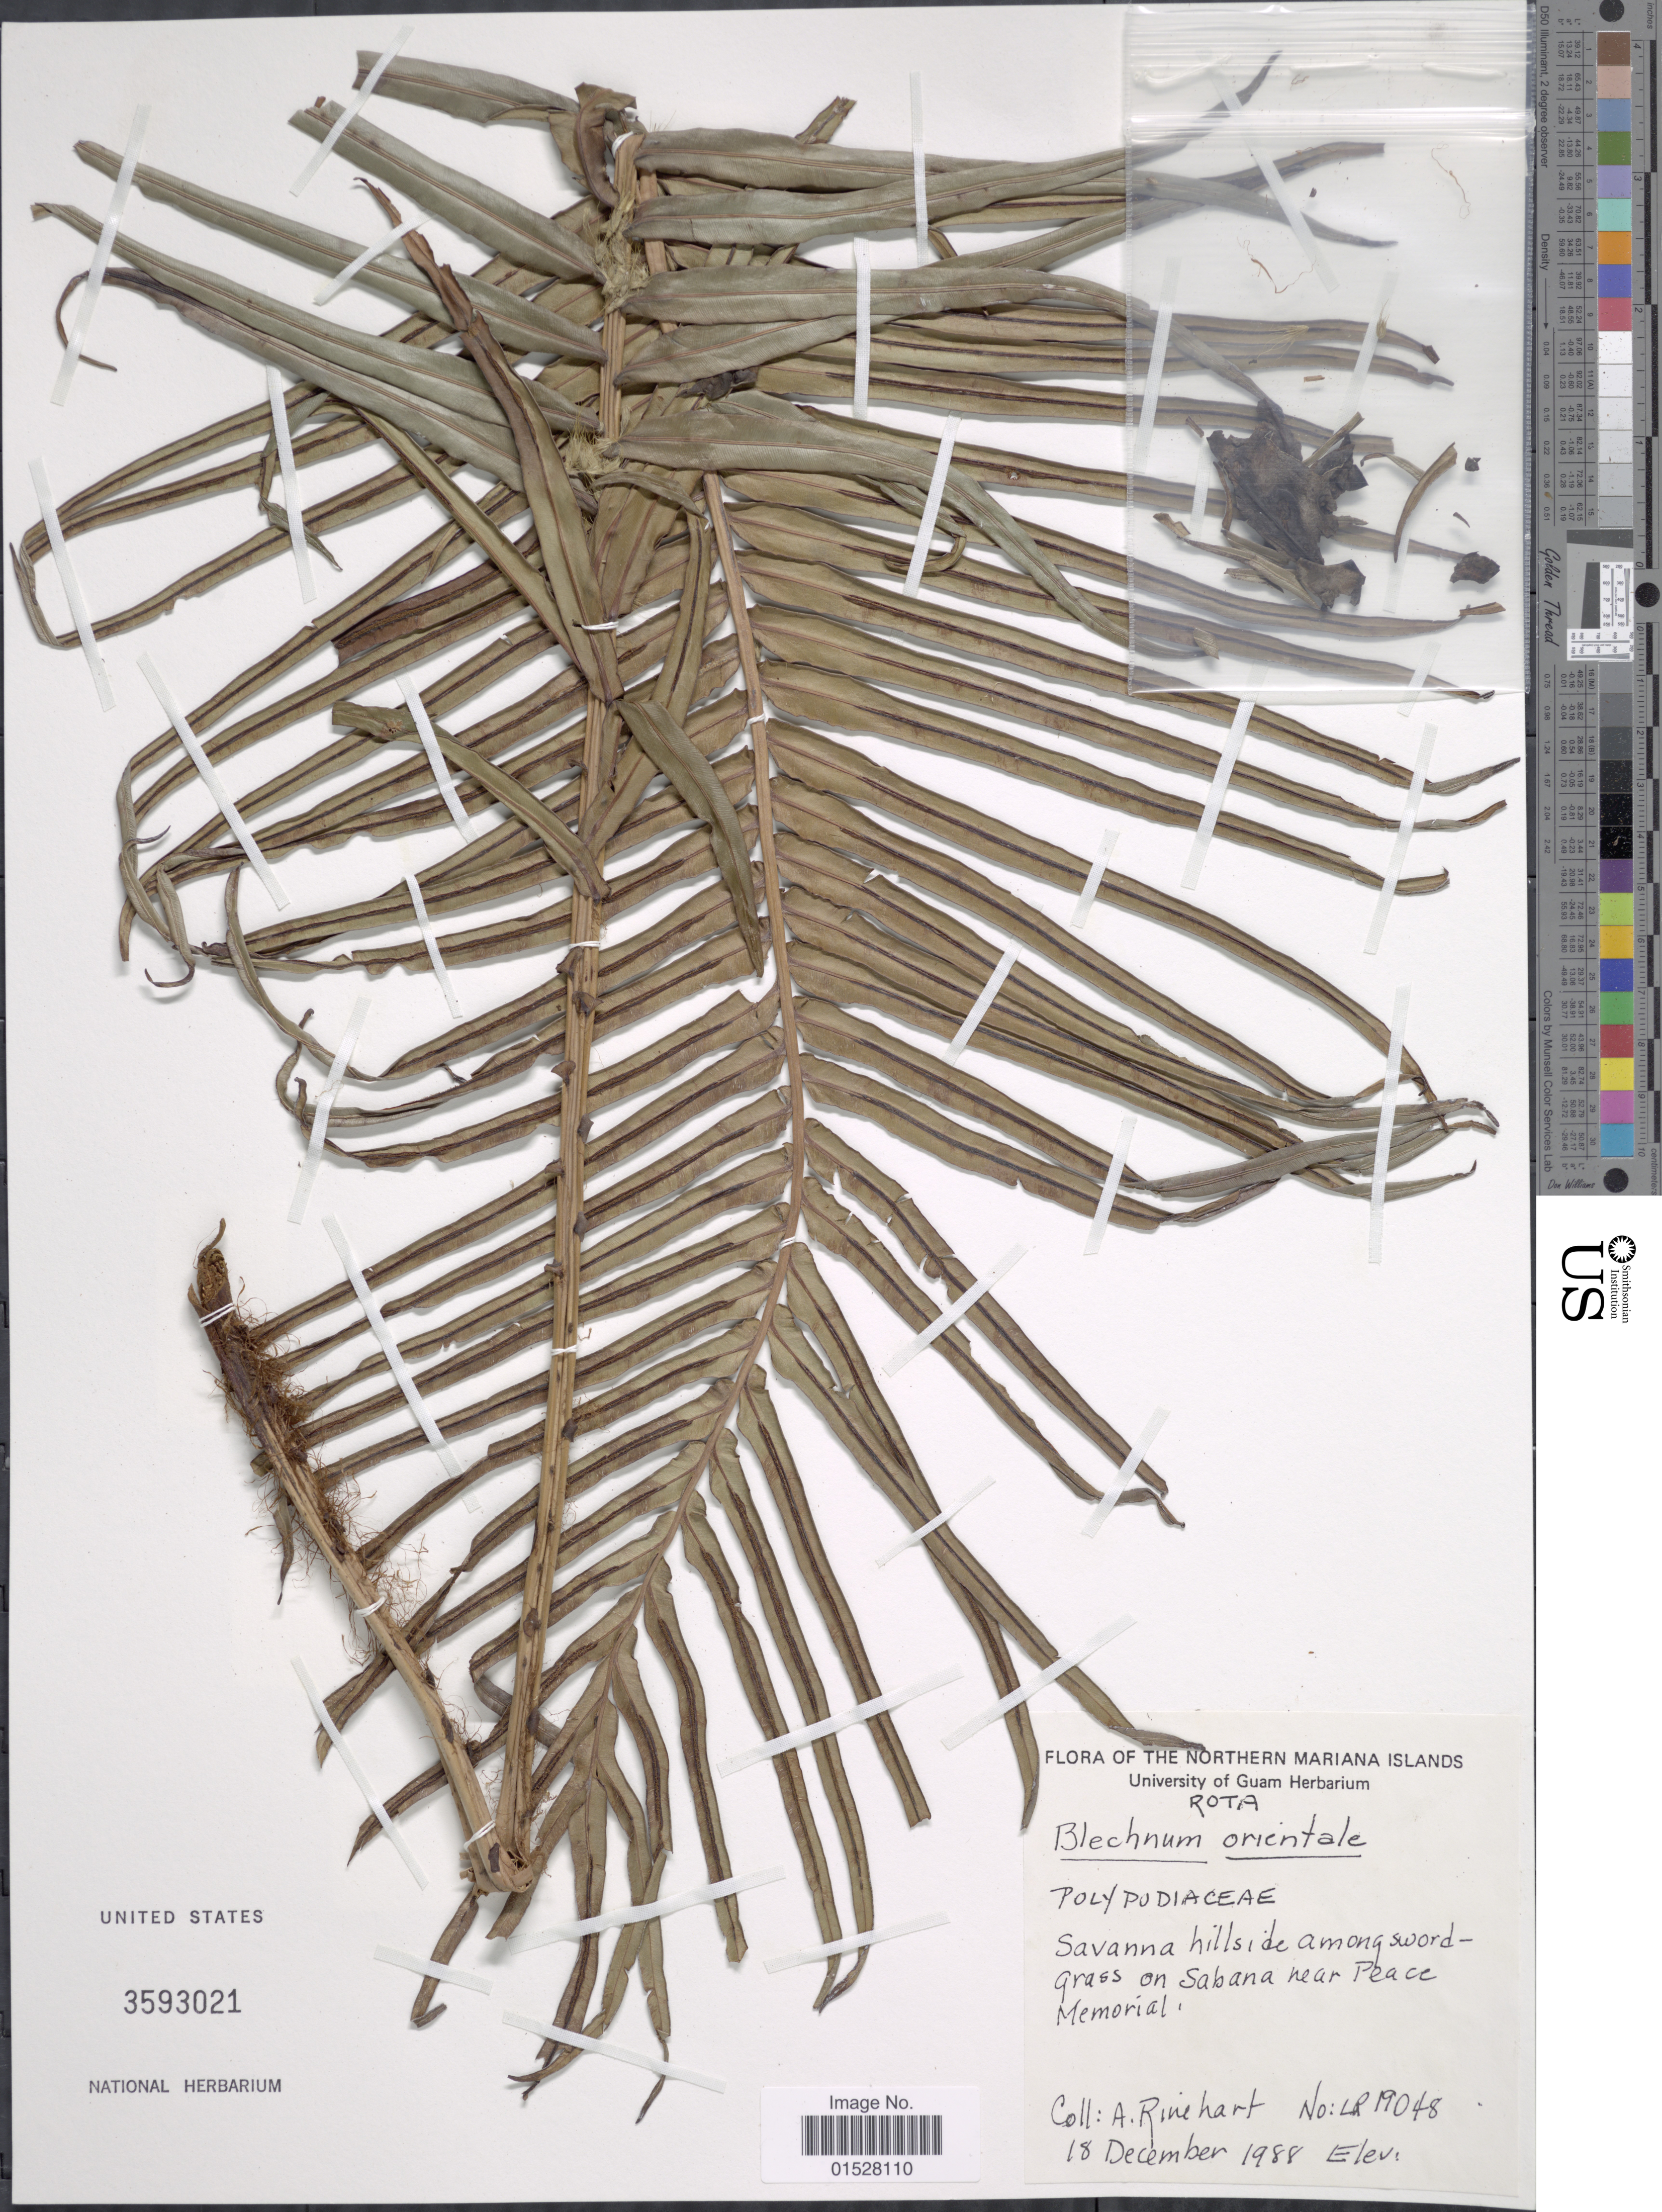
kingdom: Plantae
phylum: Tracheophyta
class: Polypodiopsida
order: Polypodiales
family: Blechnaceae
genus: Blechnum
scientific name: Blechnum orientale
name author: L.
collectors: A. Rinehart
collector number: LR19048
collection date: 1988-12-18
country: Northern Mariana Islands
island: Rota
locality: Rota, Savanna hillside among swordgrass on sabana near Peace Memorial.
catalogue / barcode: US 3593021